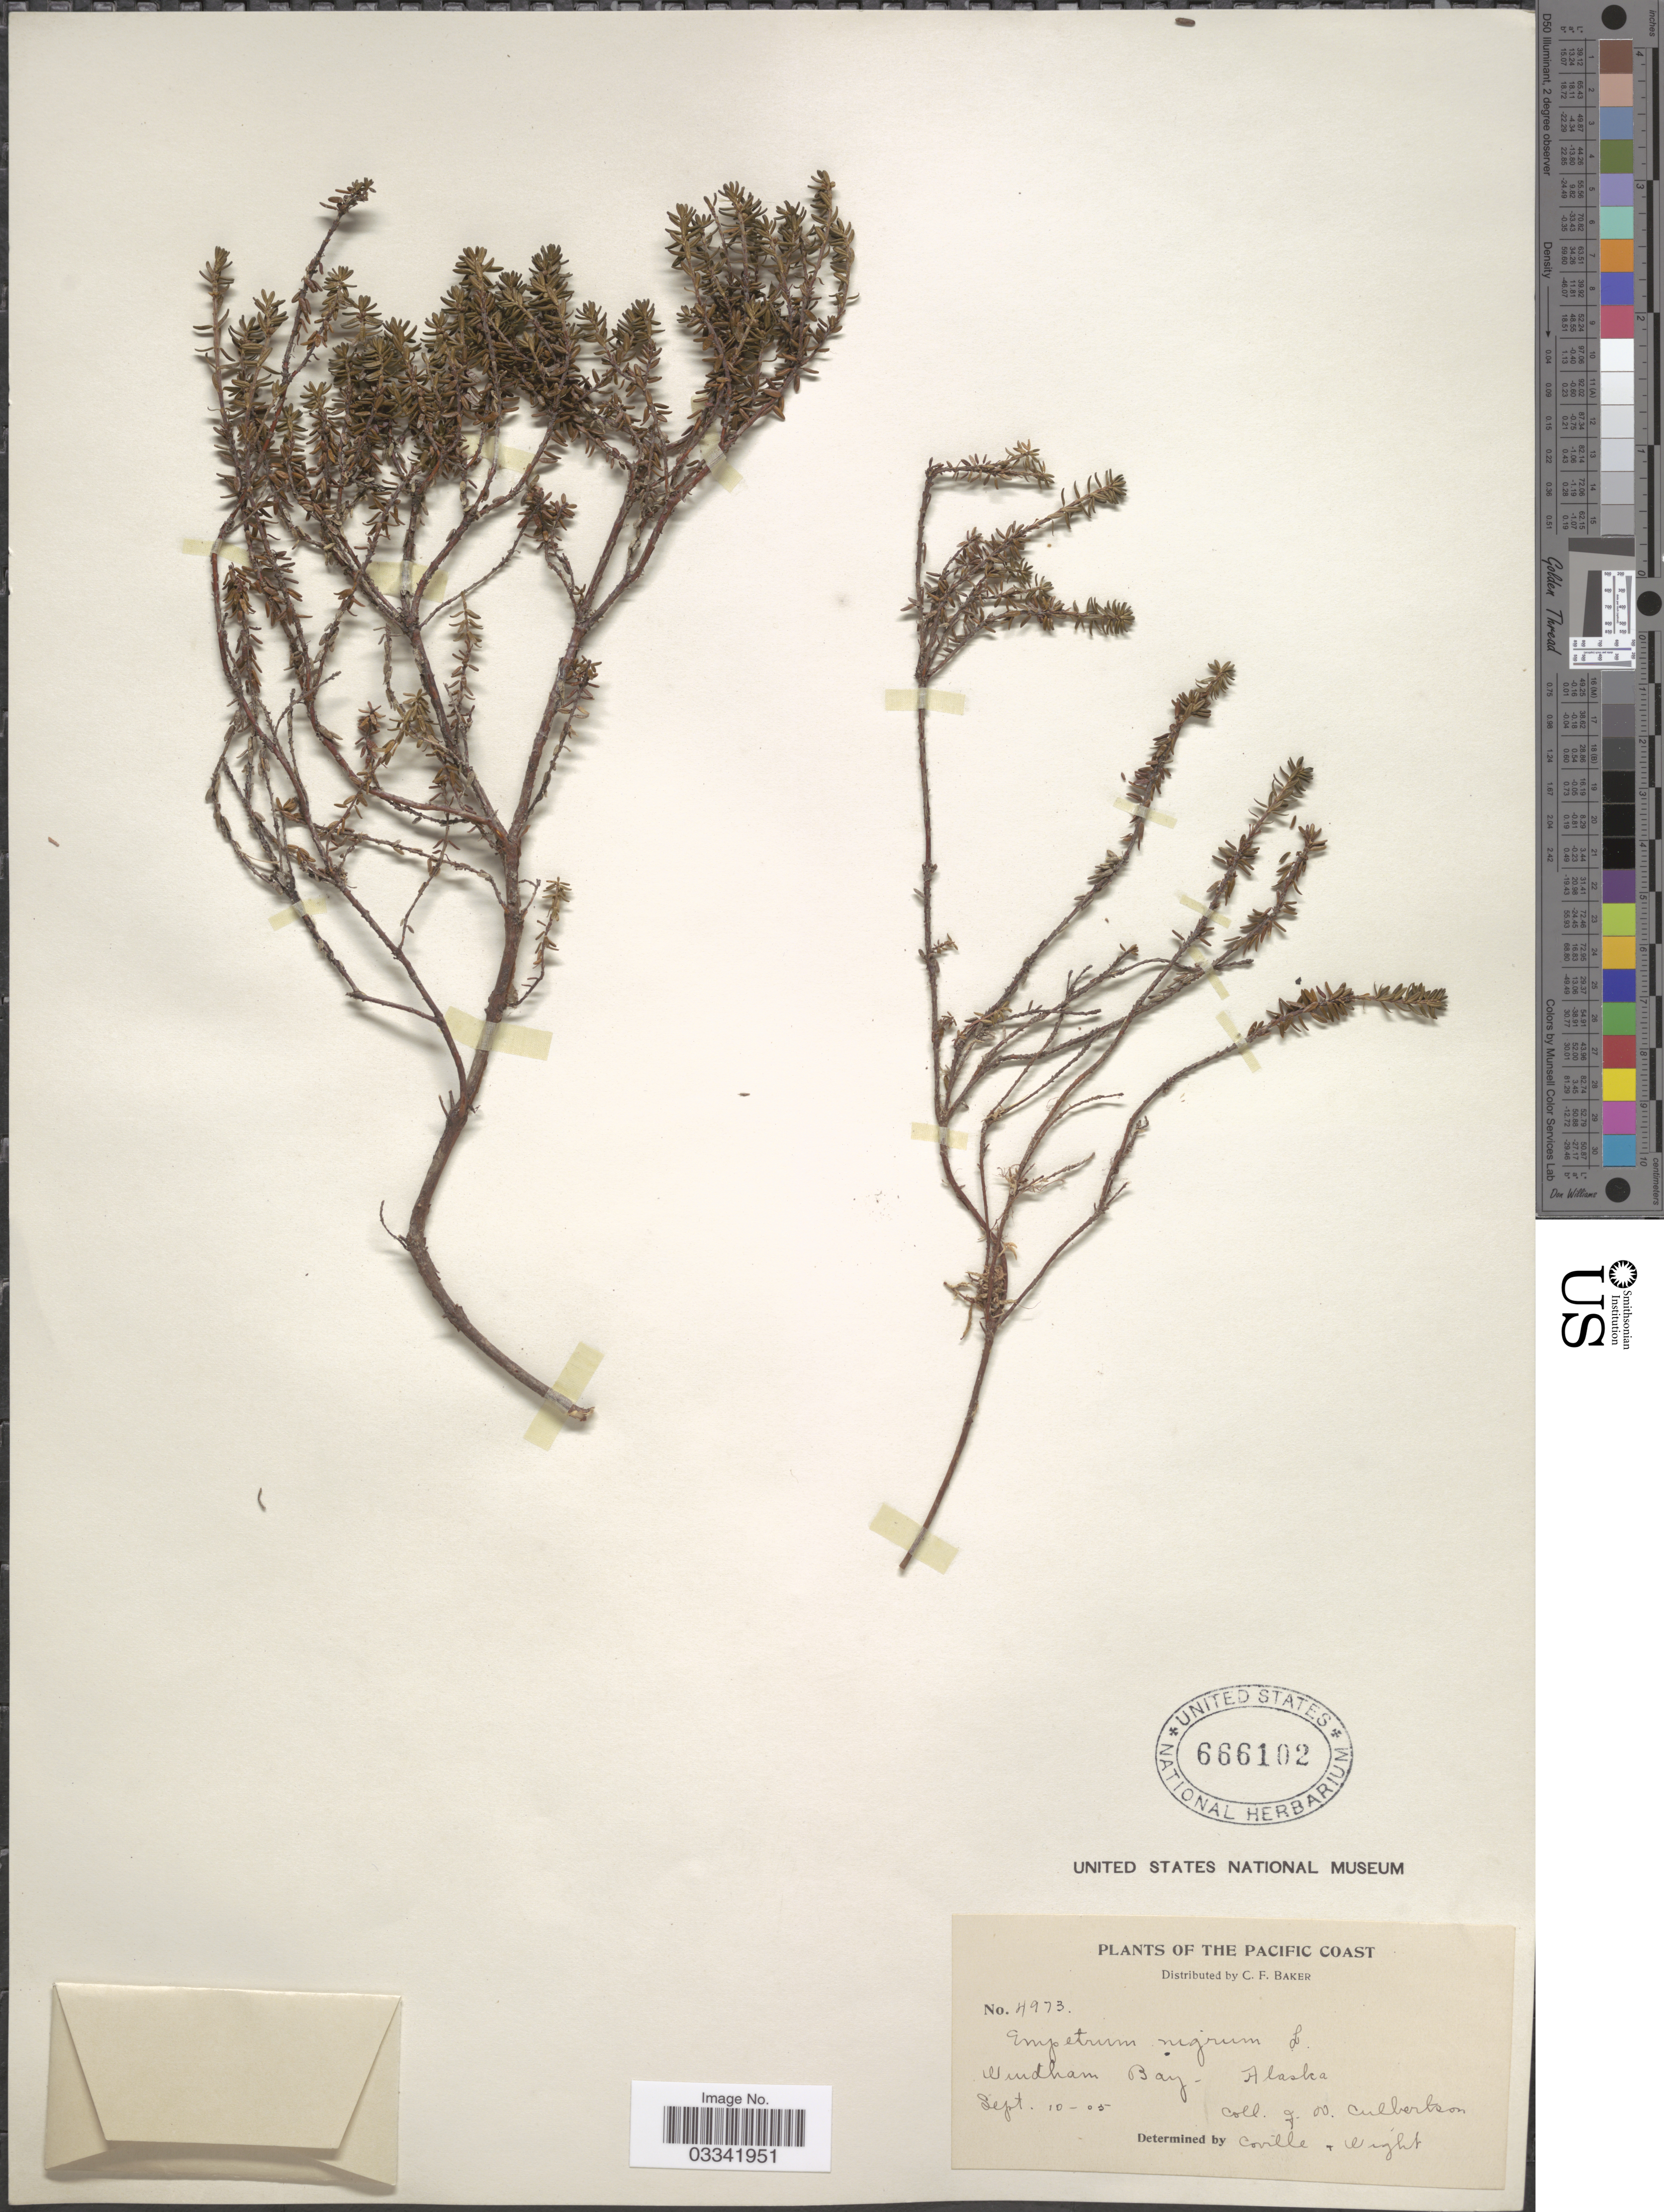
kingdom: Plantae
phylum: Tracheophyta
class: Magnoliopsida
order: Ericales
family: Ericaceae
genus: Empetrum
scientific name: Empetrum nigrum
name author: L.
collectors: J. Culbertson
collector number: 4973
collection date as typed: Transcribed d/m/y: 10/9/5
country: United States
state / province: Alaska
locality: The Pacific Coast, Windham Bay.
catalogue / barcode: US 666102